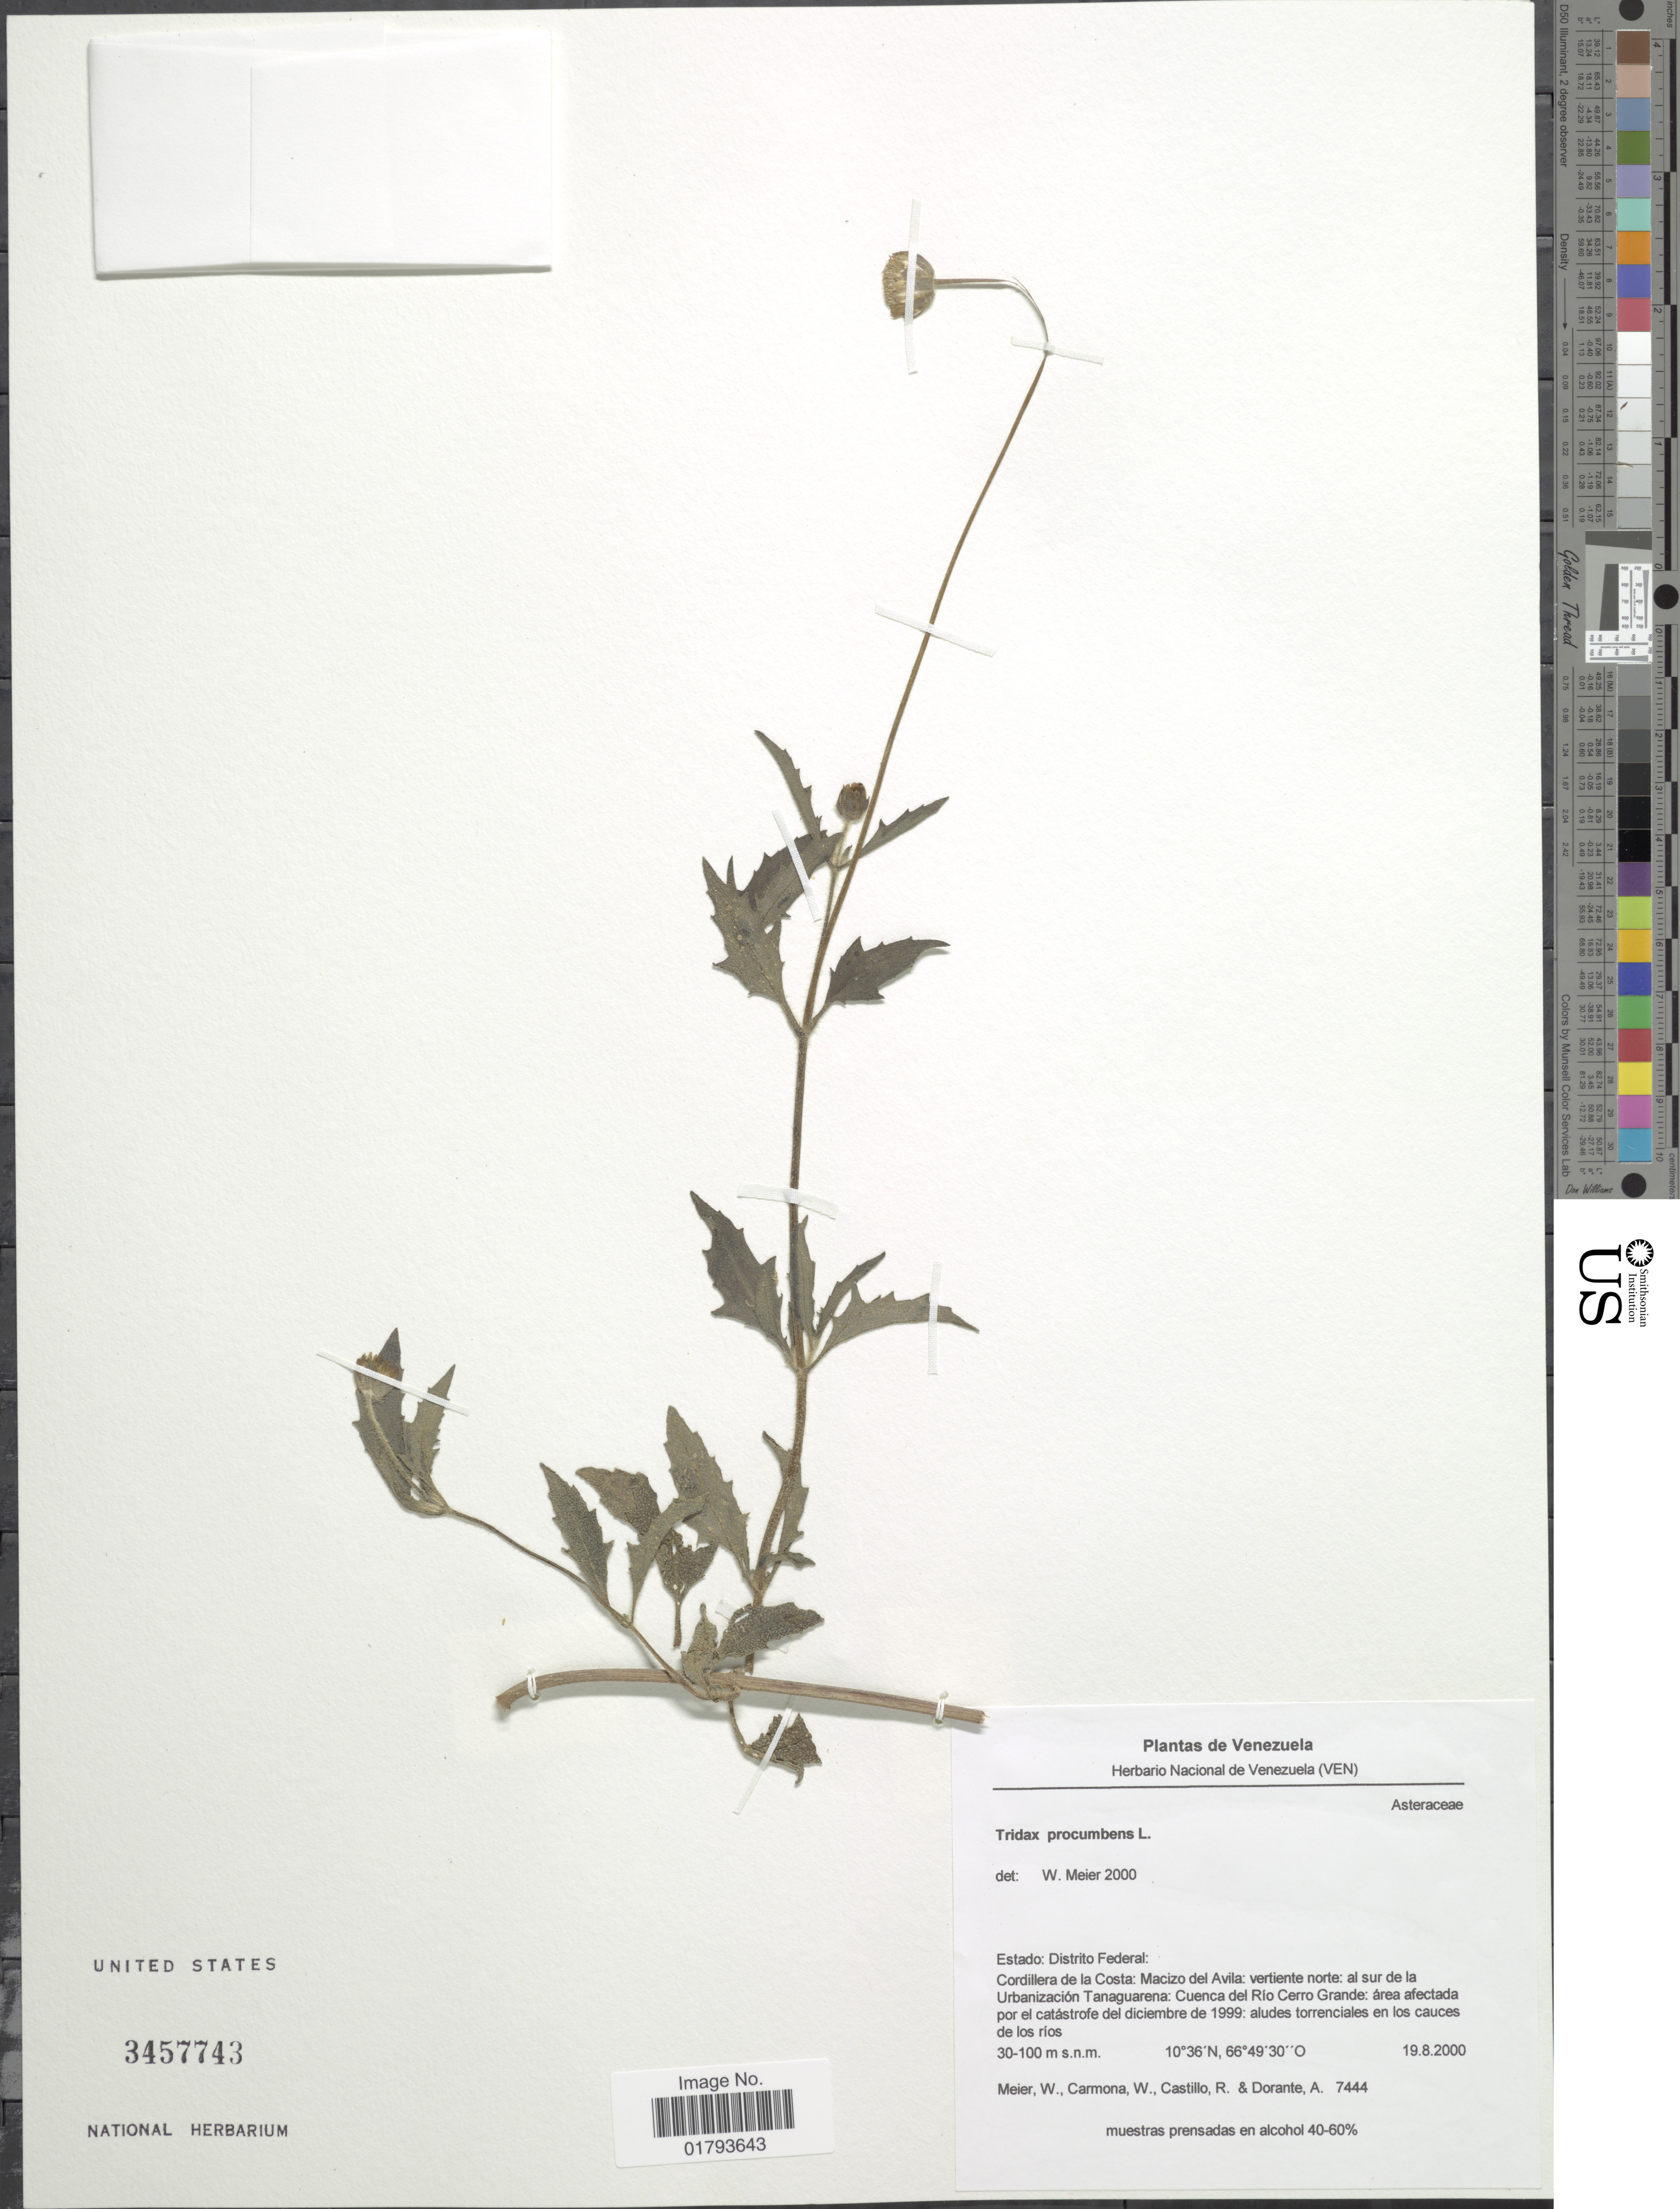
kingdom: Plantae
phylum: Tracheophyta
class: Magnoliopsida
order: Asterales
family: Asteraceae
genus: Tridax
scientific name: Tridax procumbens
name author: L.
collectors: W. Meier, W. Carmona, R. Castillo & A. Dorante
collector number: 7444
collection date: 2000-08-19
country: Venezuela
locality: Estado: Distrito Federal: Cordillera de la Costa: Macizo del Avila: vertiente norte: al sur de la Urbanización Tanaguarena: Cuenca del Rio Cerro Grande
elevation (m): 30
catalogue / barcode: US 3457743